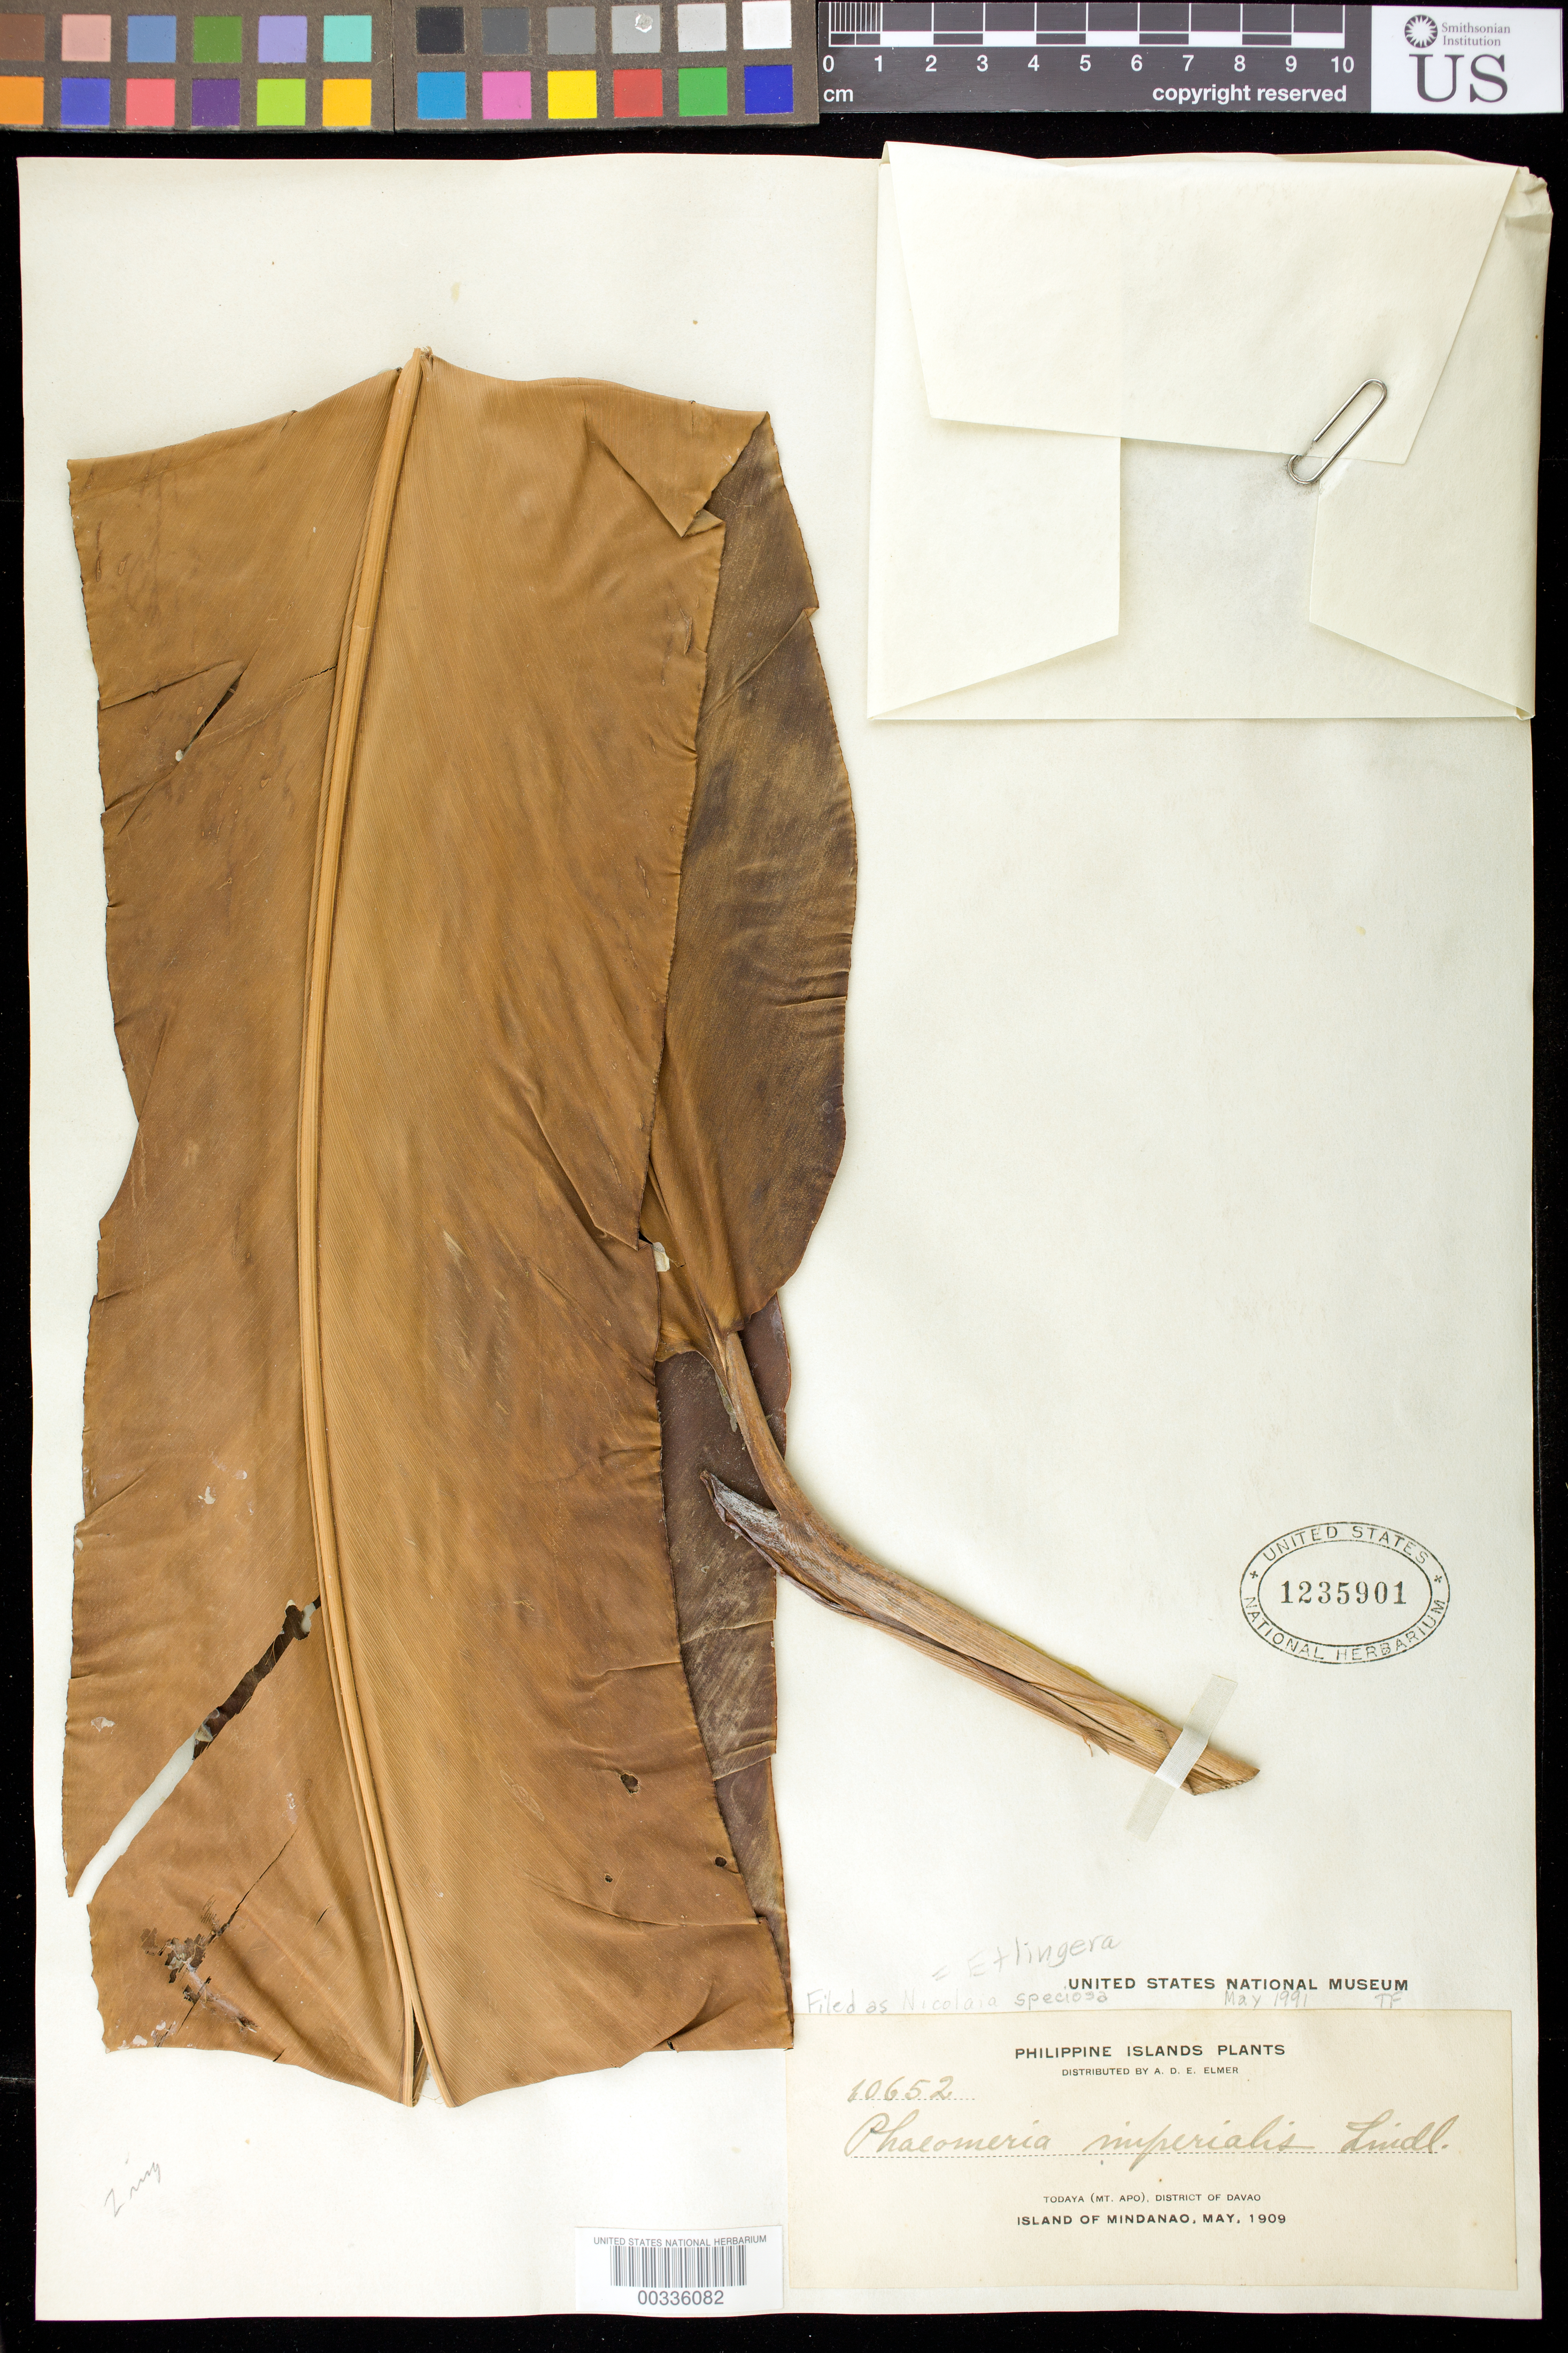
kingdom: Plantae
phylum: Tracheophyta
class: Liliopsida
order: Zingiberales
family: Zingiberaceae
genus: Etlingera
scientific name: Etlingera elatior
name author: (Jack) R.M. Sm.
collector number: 10652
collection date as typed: May 1909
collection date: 1909-05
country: Philippines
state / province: Davao / Soccsksargen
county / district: Cotabato del Norte / Davao del Sur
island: Mindanao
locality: Todaya (Mt. Apo), dist of Davao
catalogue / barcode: US 1235901